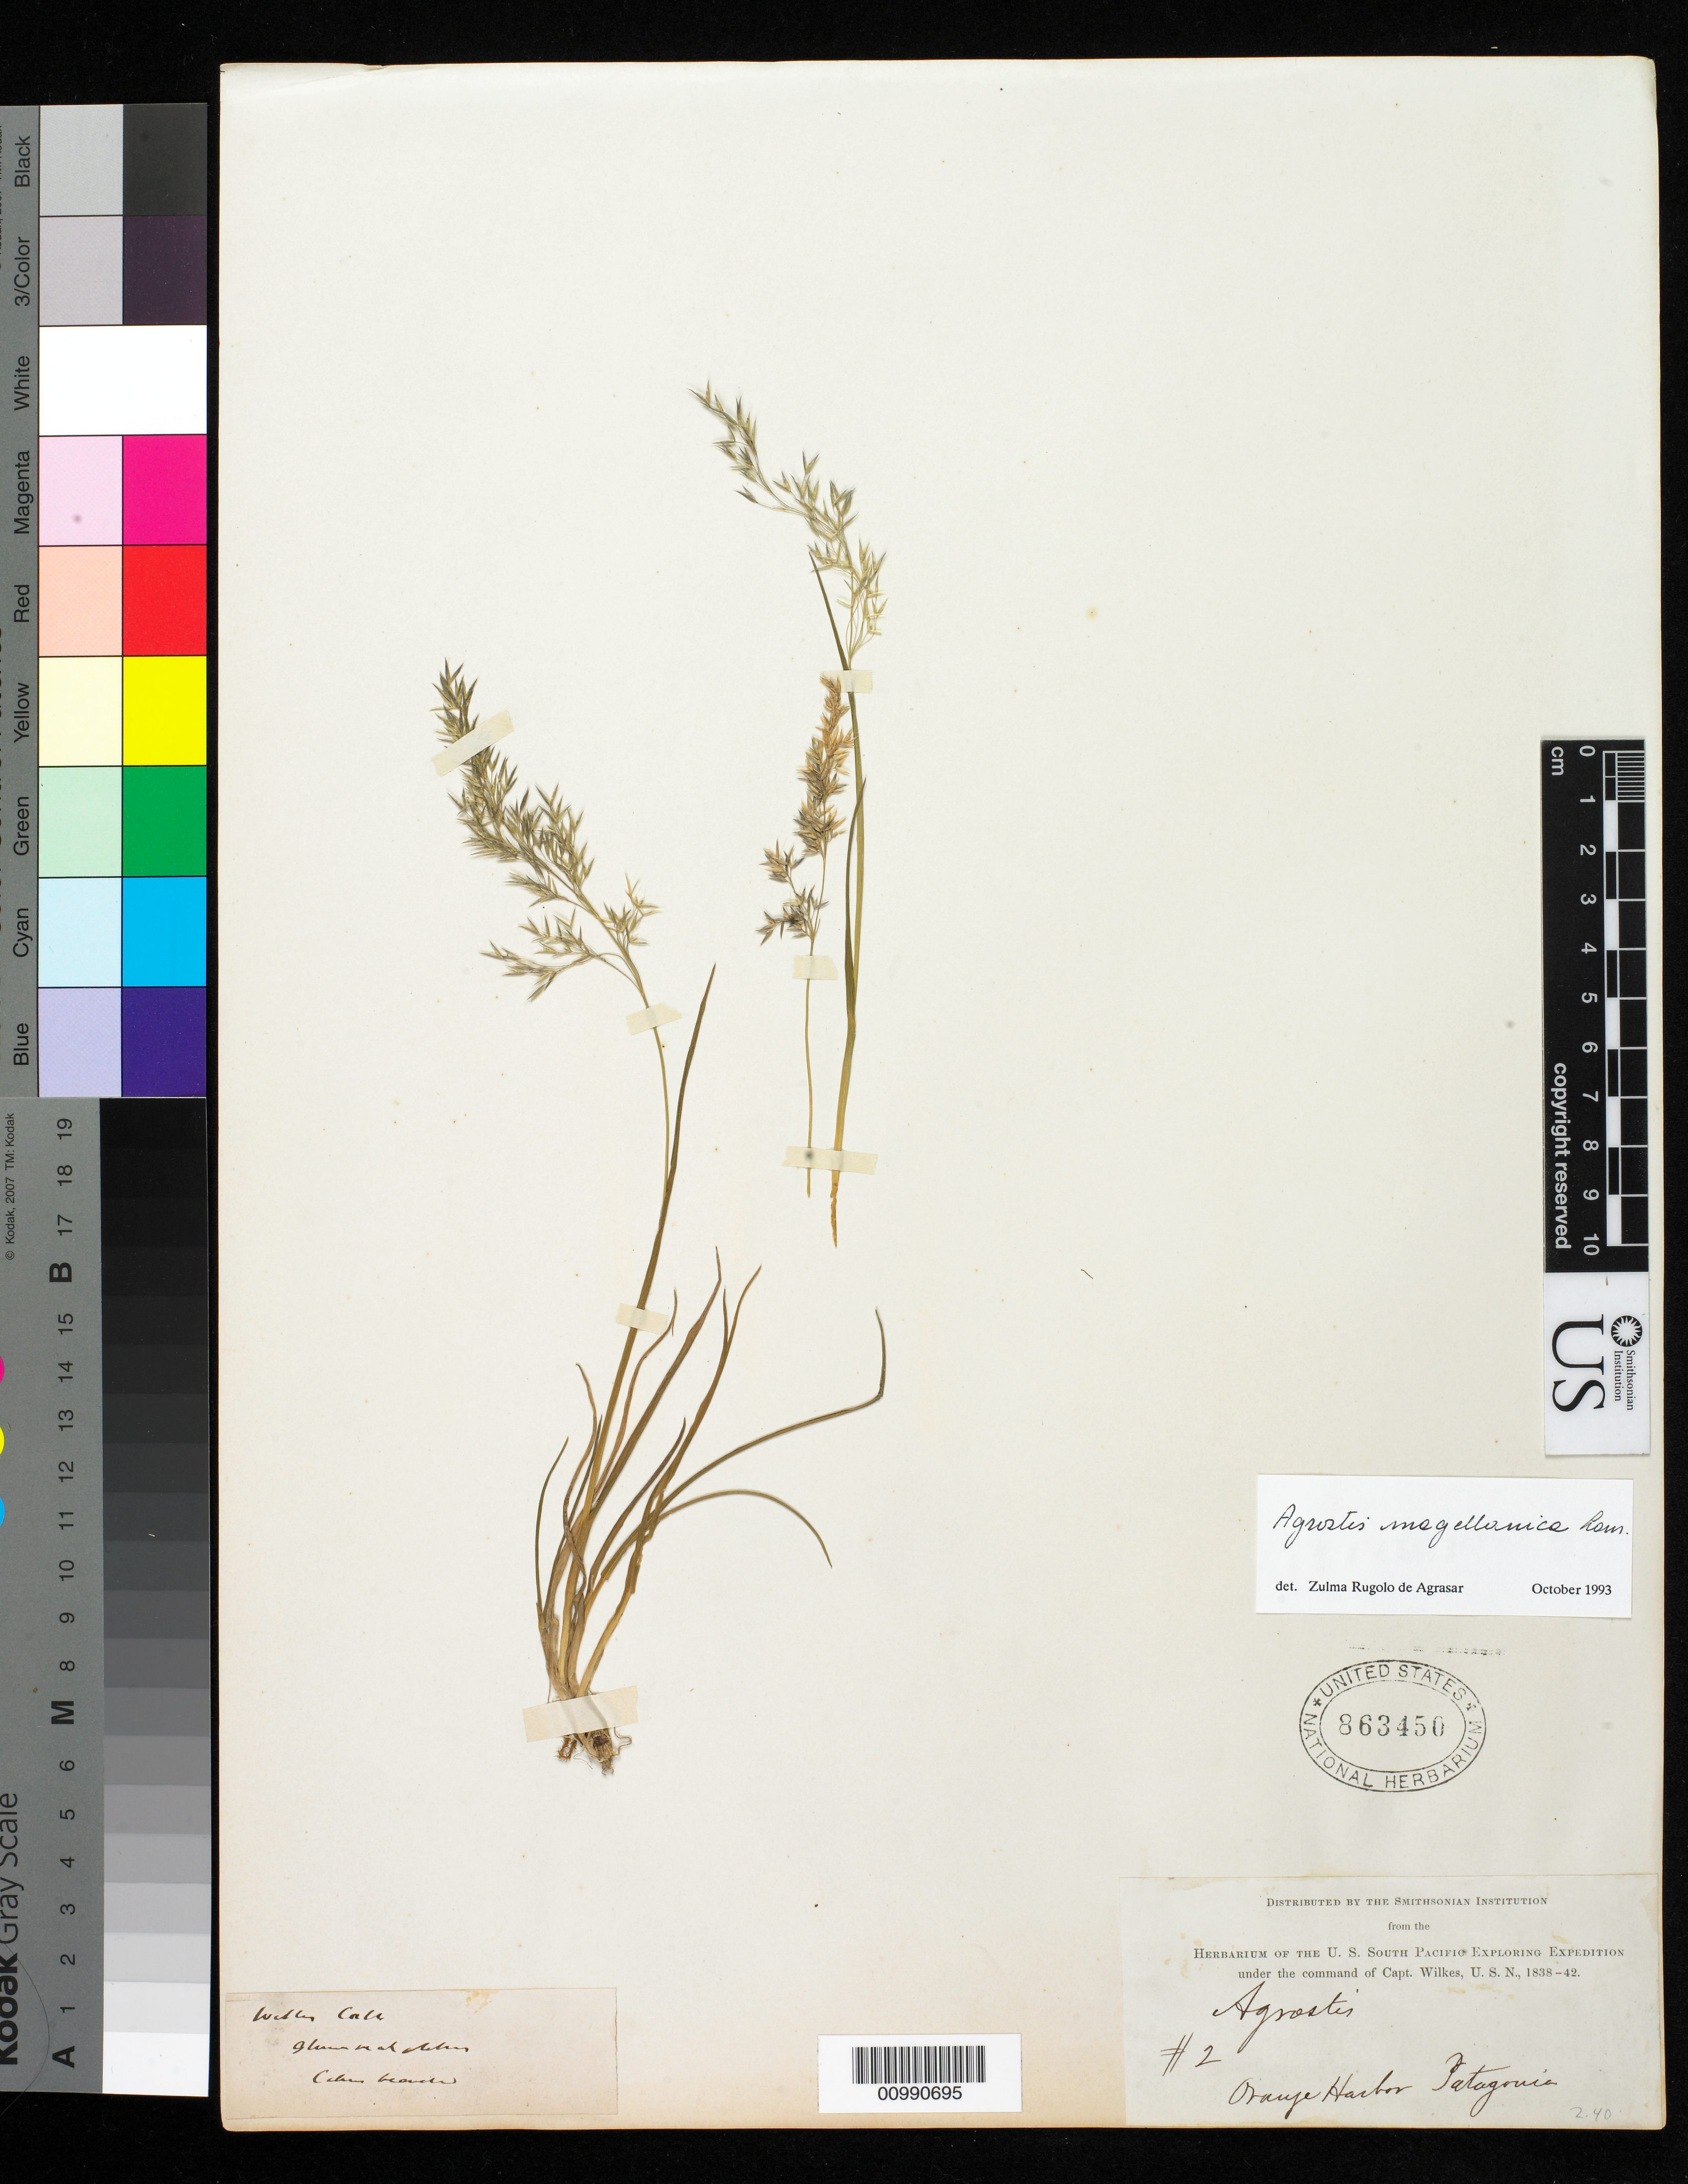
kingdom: Plantae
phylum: Tracheophyta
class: Liliopsida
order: Poales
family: Poaceae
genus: Agrostis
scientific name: Agrostis magellanica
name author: Lam.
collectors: Wilkes Explor. Exped.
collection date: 1838/1842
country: Argentina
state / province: Tierra del Fuego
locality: Orange Harbor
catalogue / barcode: US 863450